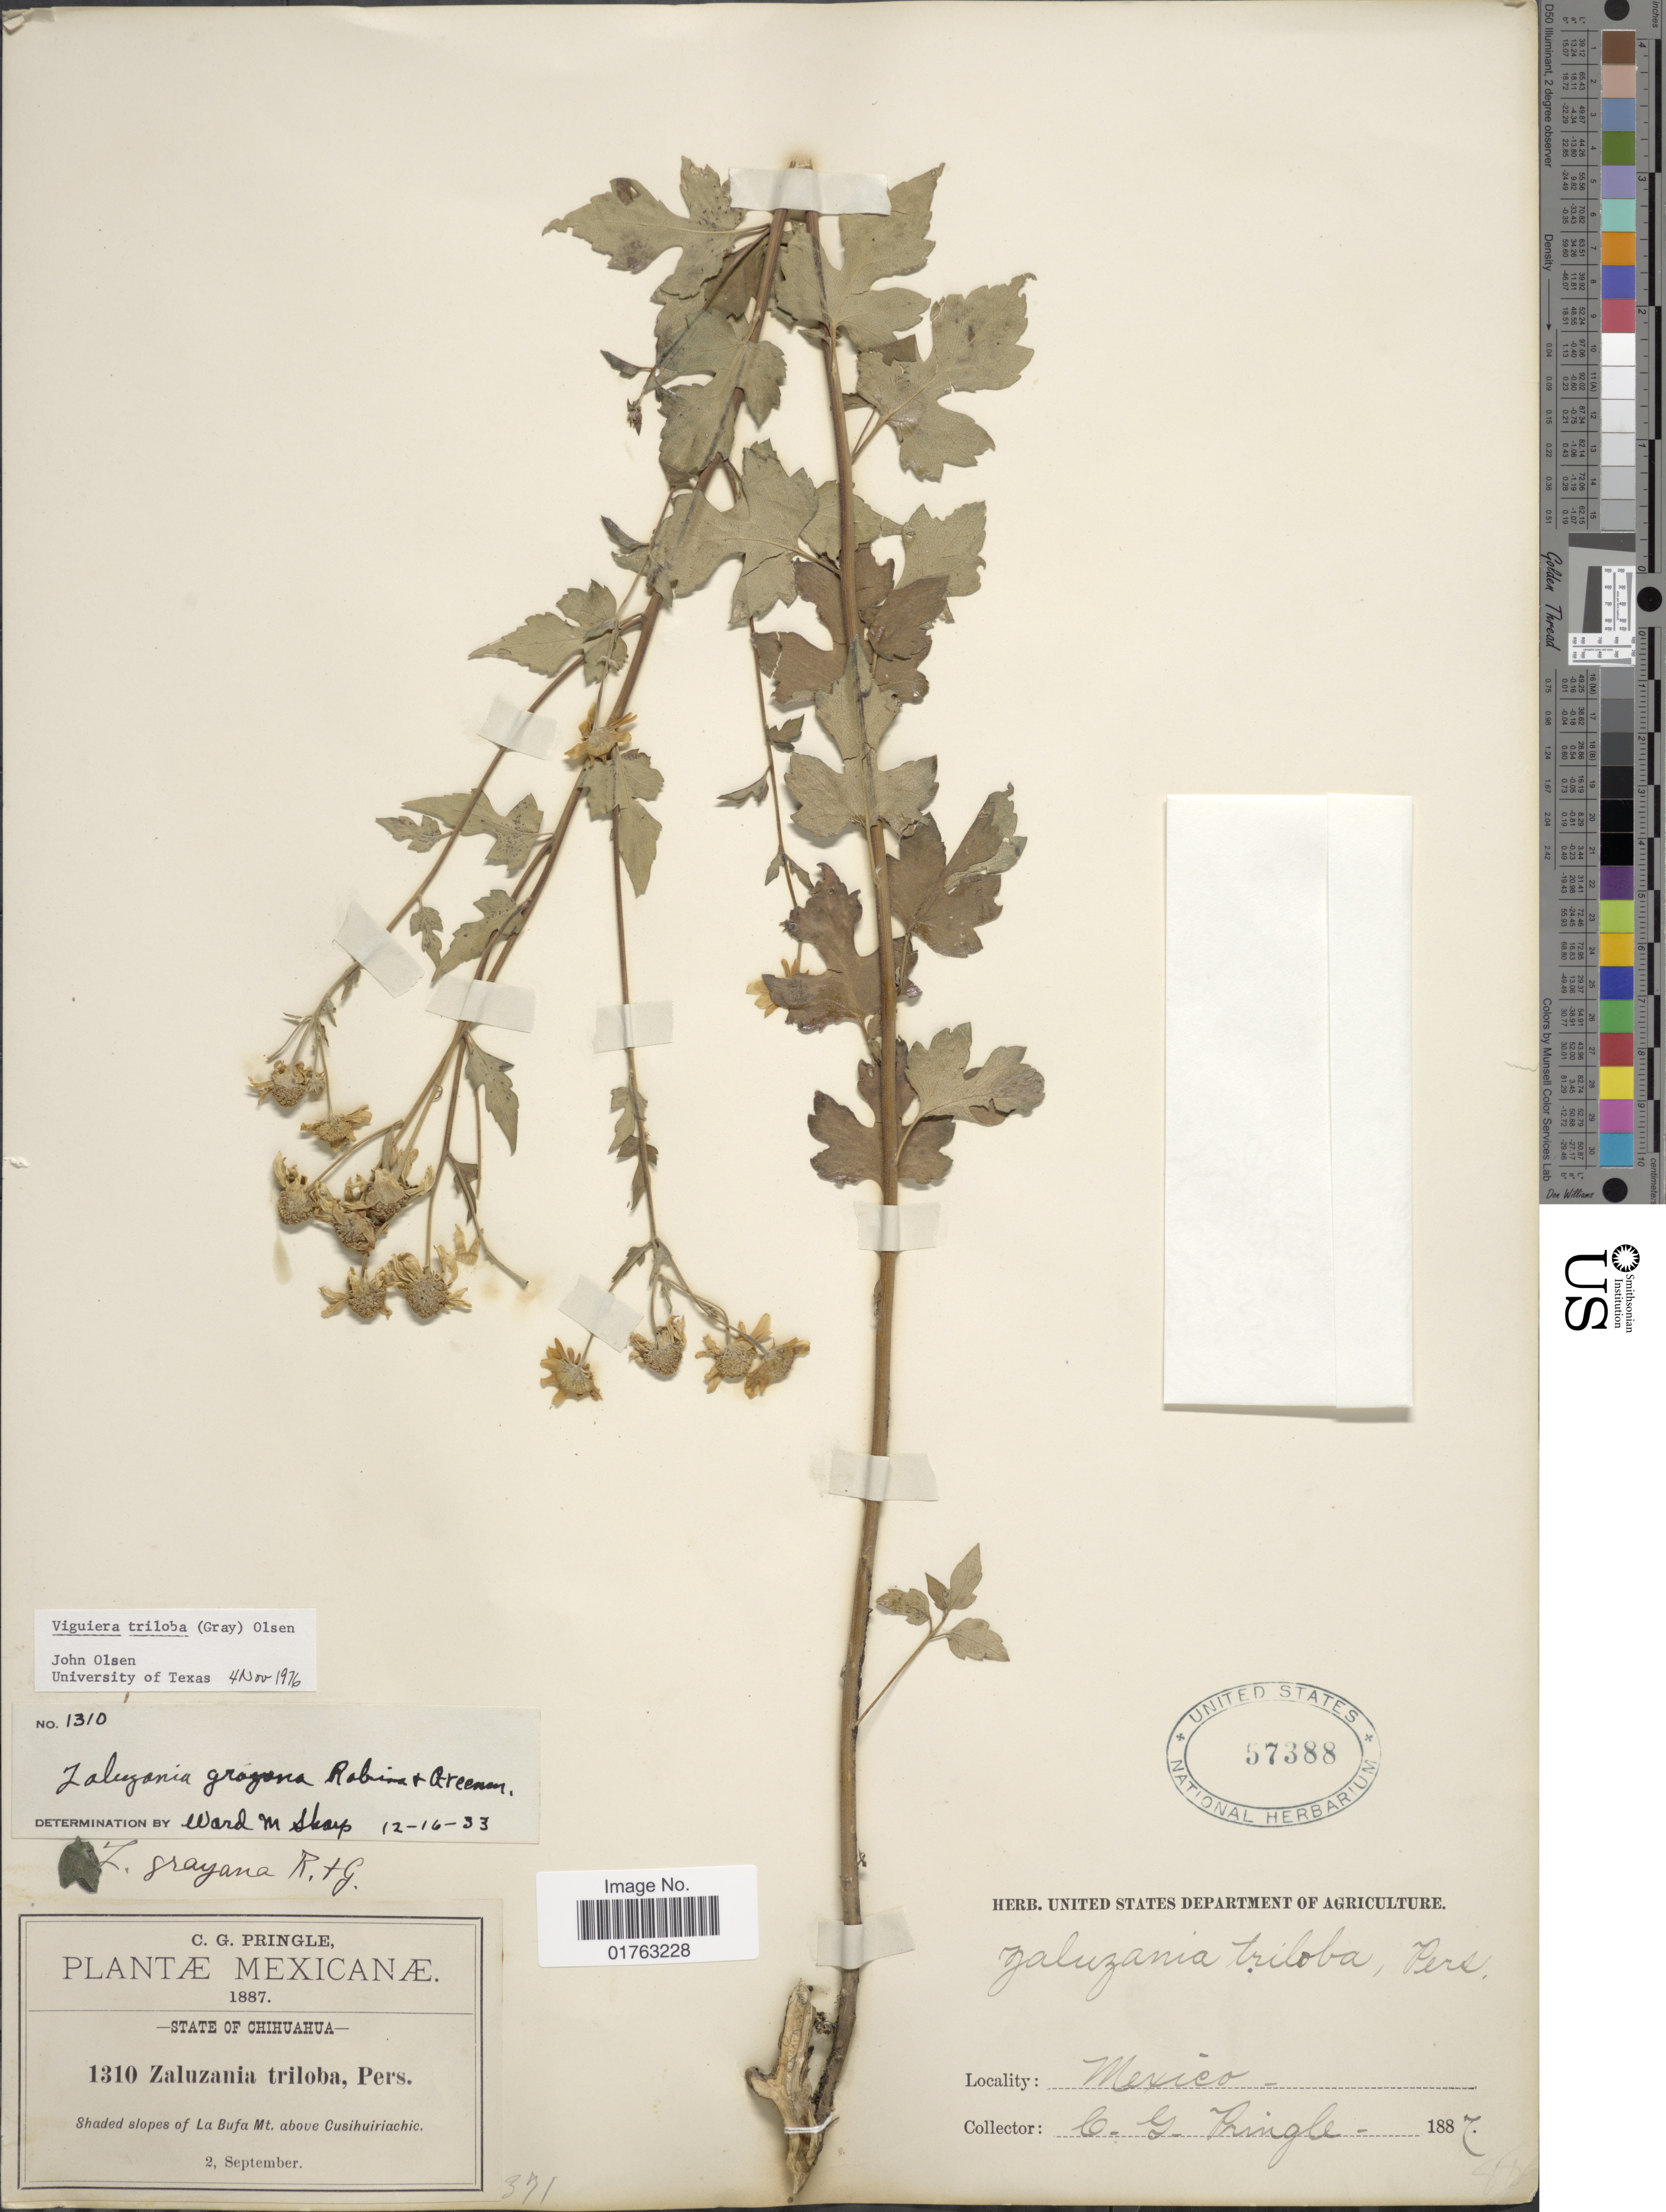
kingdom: Plantae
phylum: Tracheophyta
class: Magnoliopsida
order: Asterales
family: Asteraceae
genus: Zaluzania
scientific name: Zaluzania triloba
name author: (Ortega) Pers.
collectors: C. G. Pringle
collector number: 1310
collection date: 1887-09-02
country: Mexico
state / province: Chihuahua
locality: Shaded slopes of La Bufa Mt. above Cusihuiriachic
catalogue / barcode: US 57388